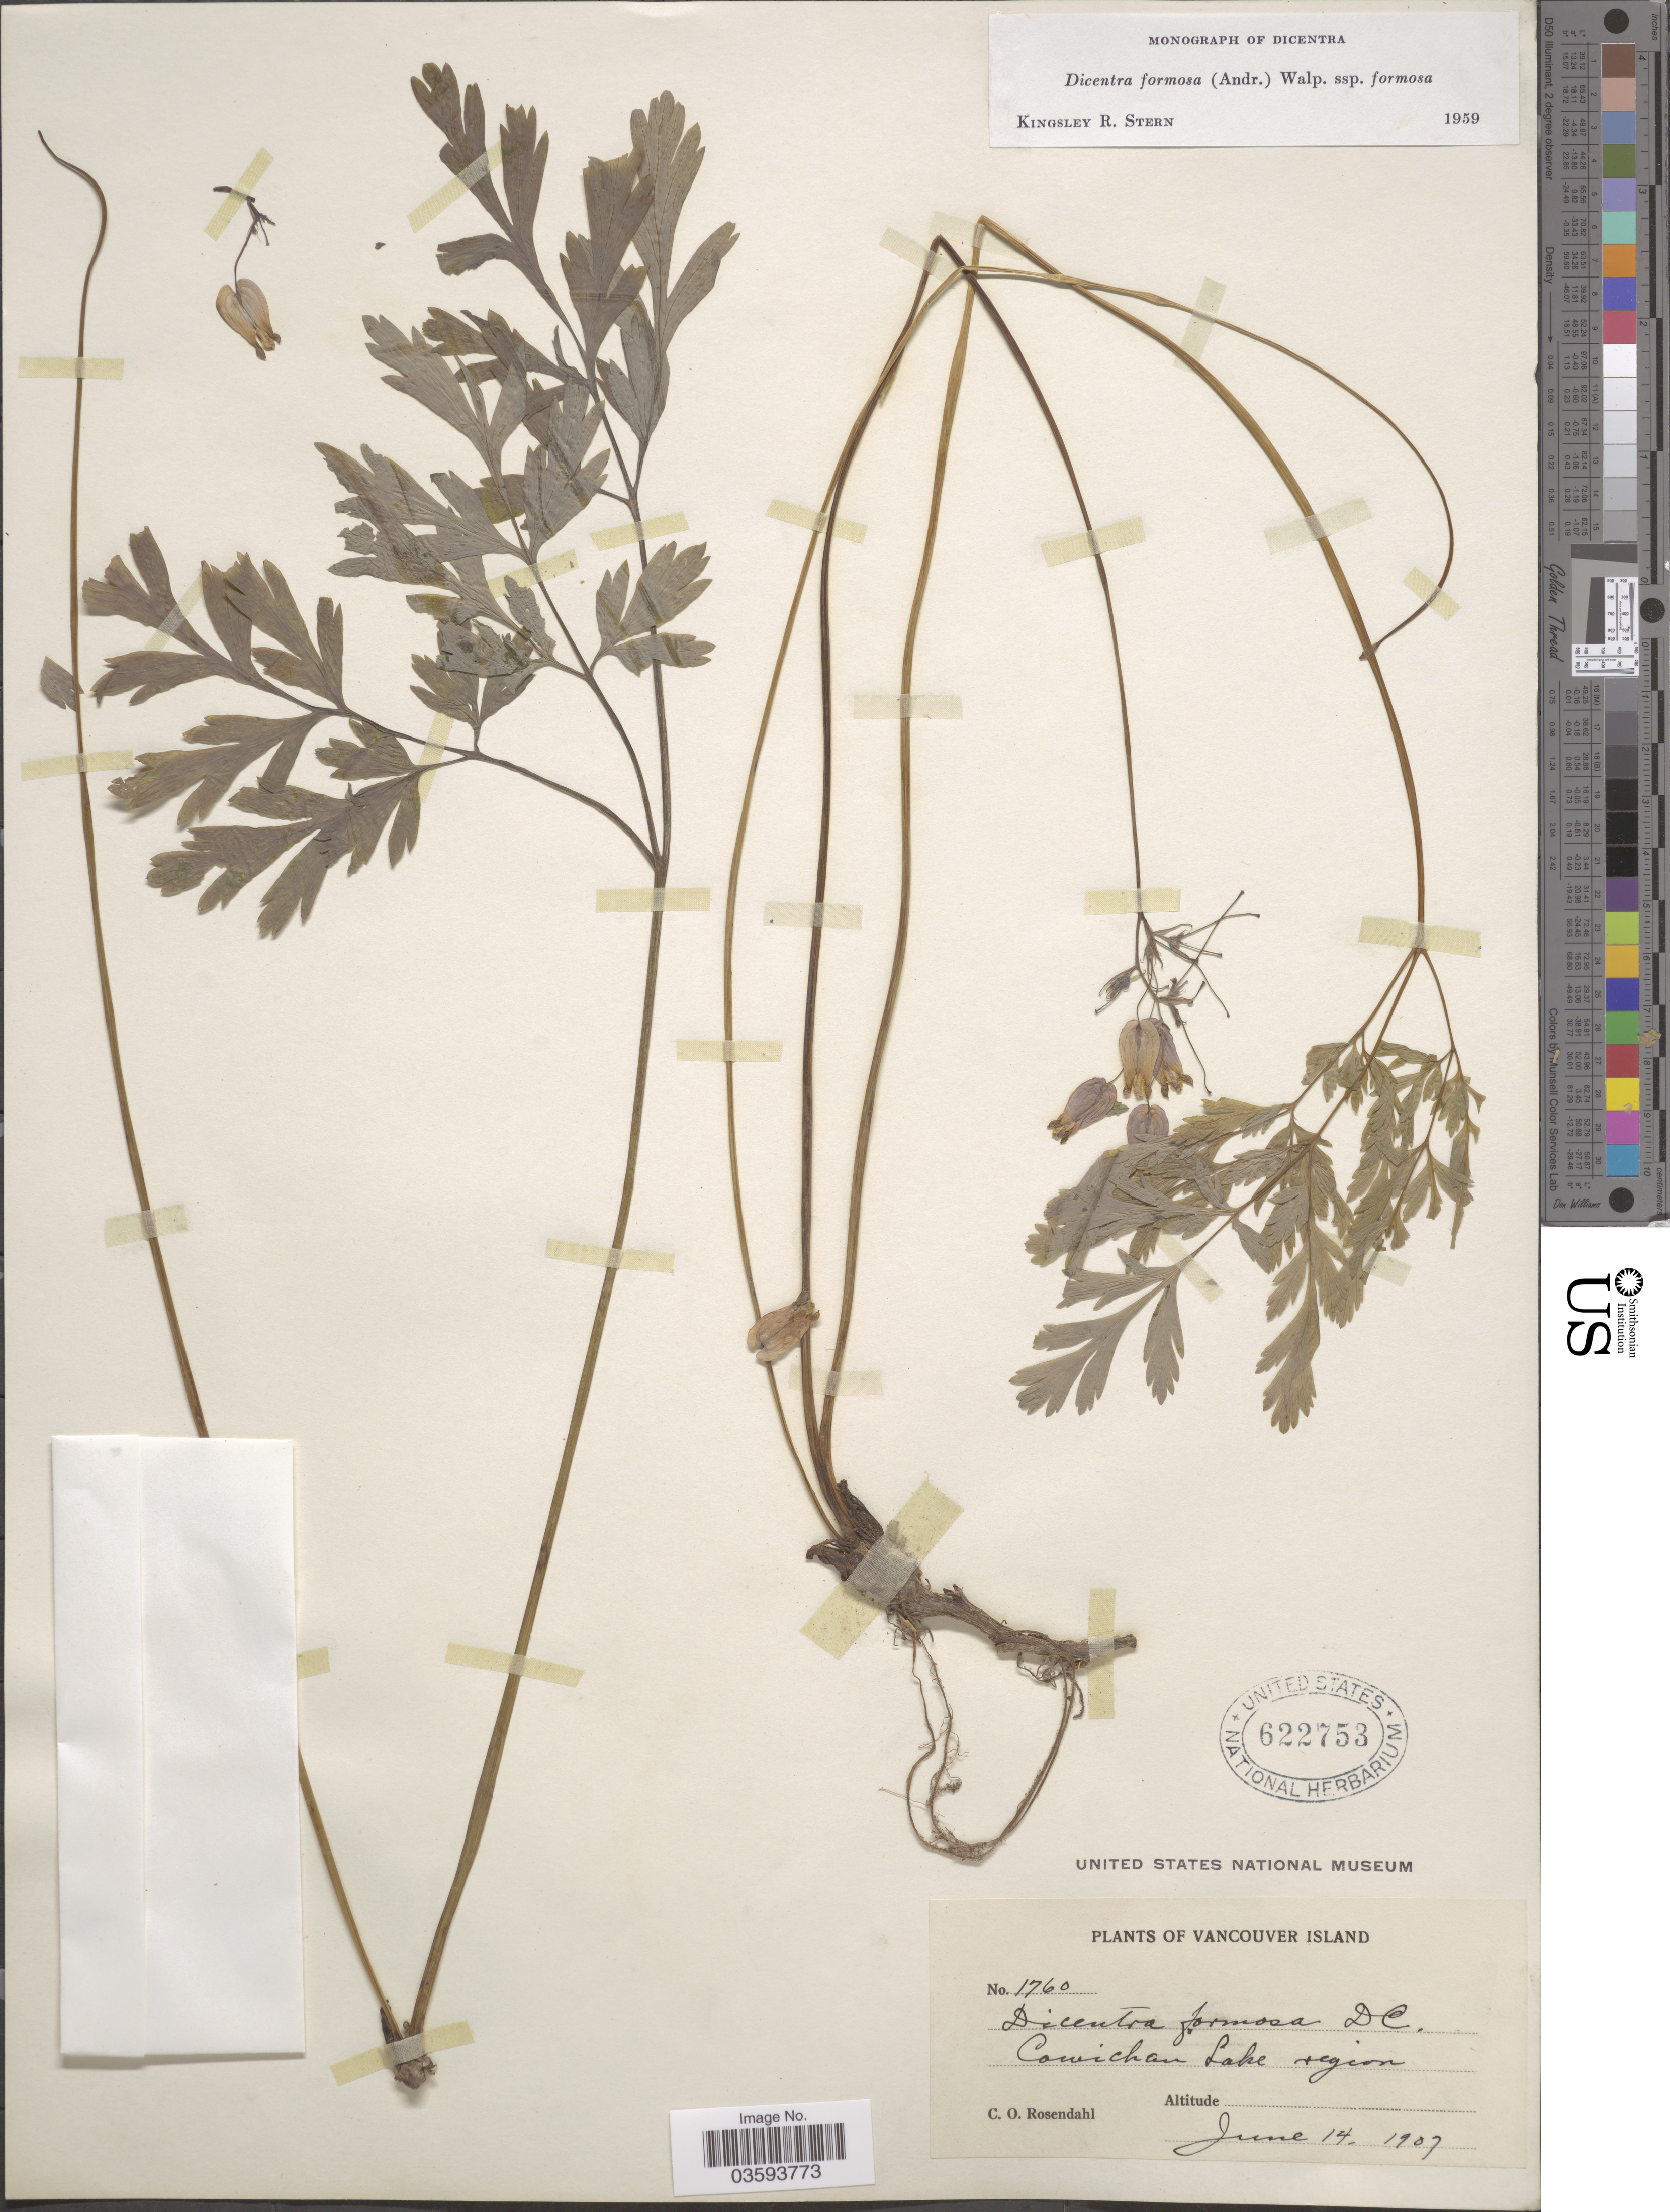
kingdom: Plantae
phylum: Tracheophyta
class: Magnoliopsida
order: Ranunculales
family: Papaveraceae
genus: Dicentra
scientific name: Dicentra formosa subsp. formosa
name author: (Haw.) Walp.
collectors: C. O. Rosendahl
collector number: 1760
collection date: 1907-06-14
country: Canada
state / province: British Columbia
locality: Vancouver Island. Cowichan Lake region.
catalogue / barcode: US 622753